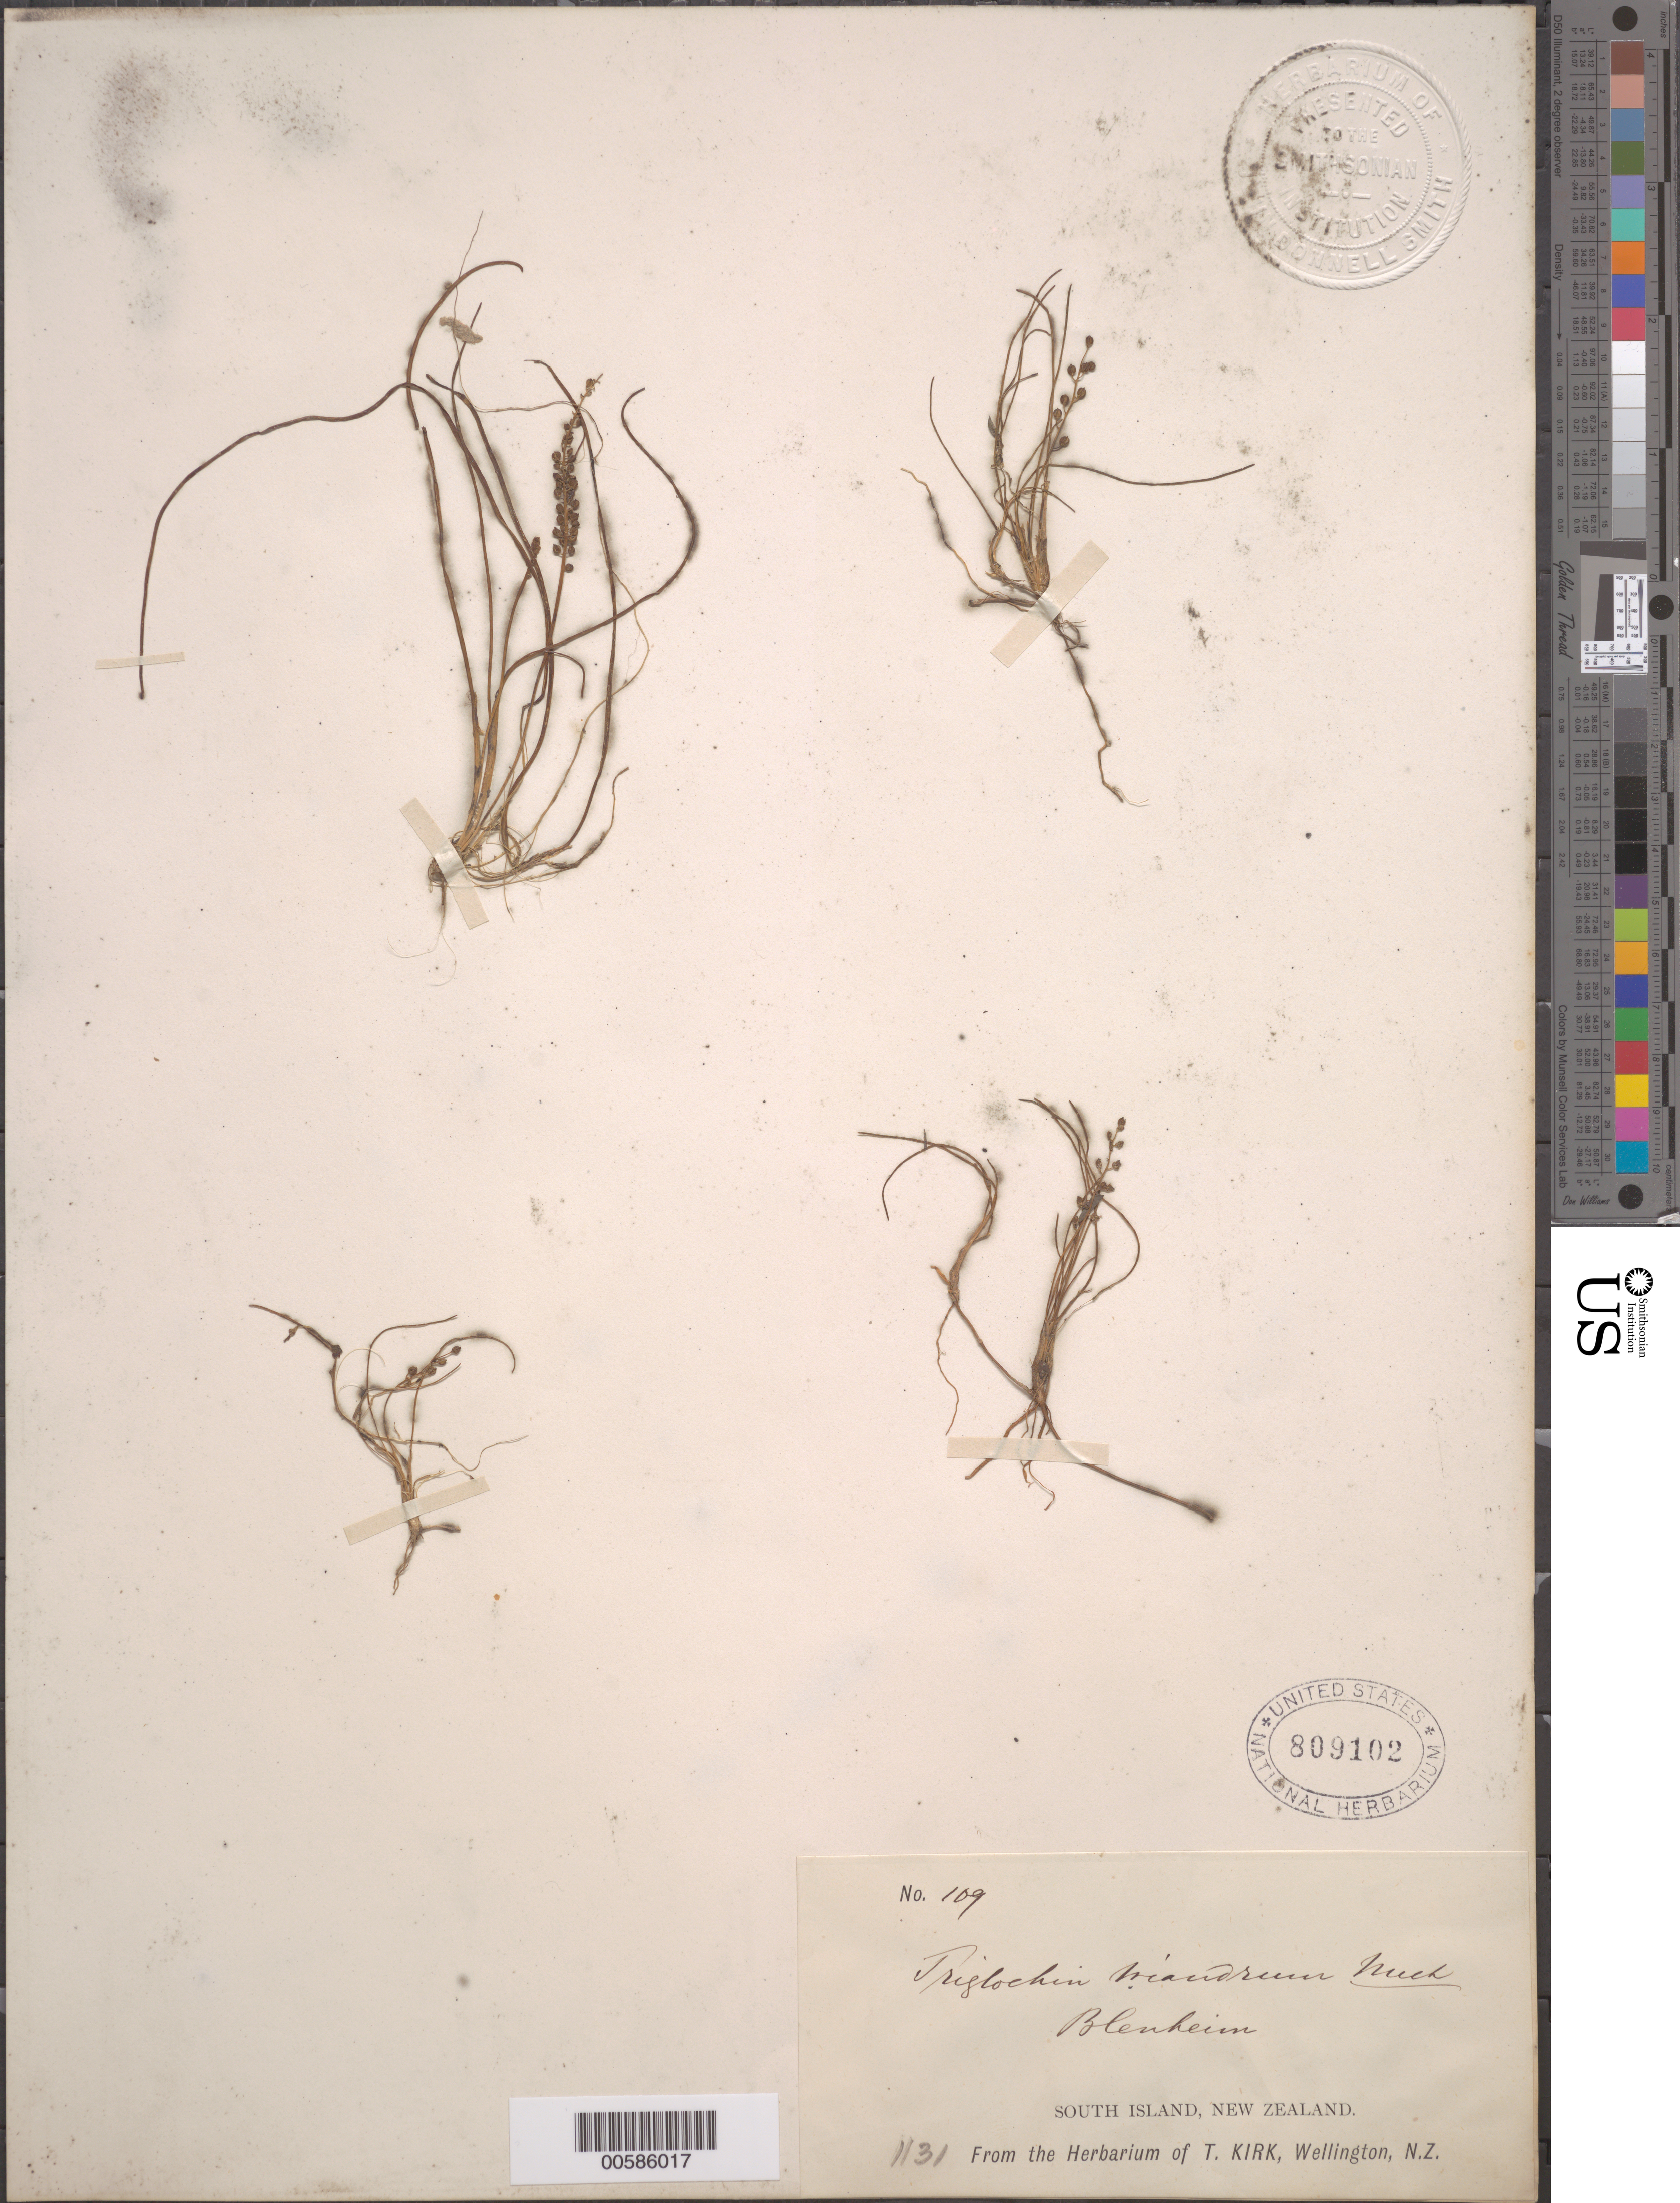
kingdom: Plantae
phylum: Tracheophyta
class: Liliopsida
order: Alismatales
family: Juncaginaceae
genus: Triglochin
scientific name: Triglochin striata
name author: Ruiz & Pav.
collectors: T. Kirk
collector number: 109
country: New Zealand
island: South Island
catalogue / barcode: US 809102